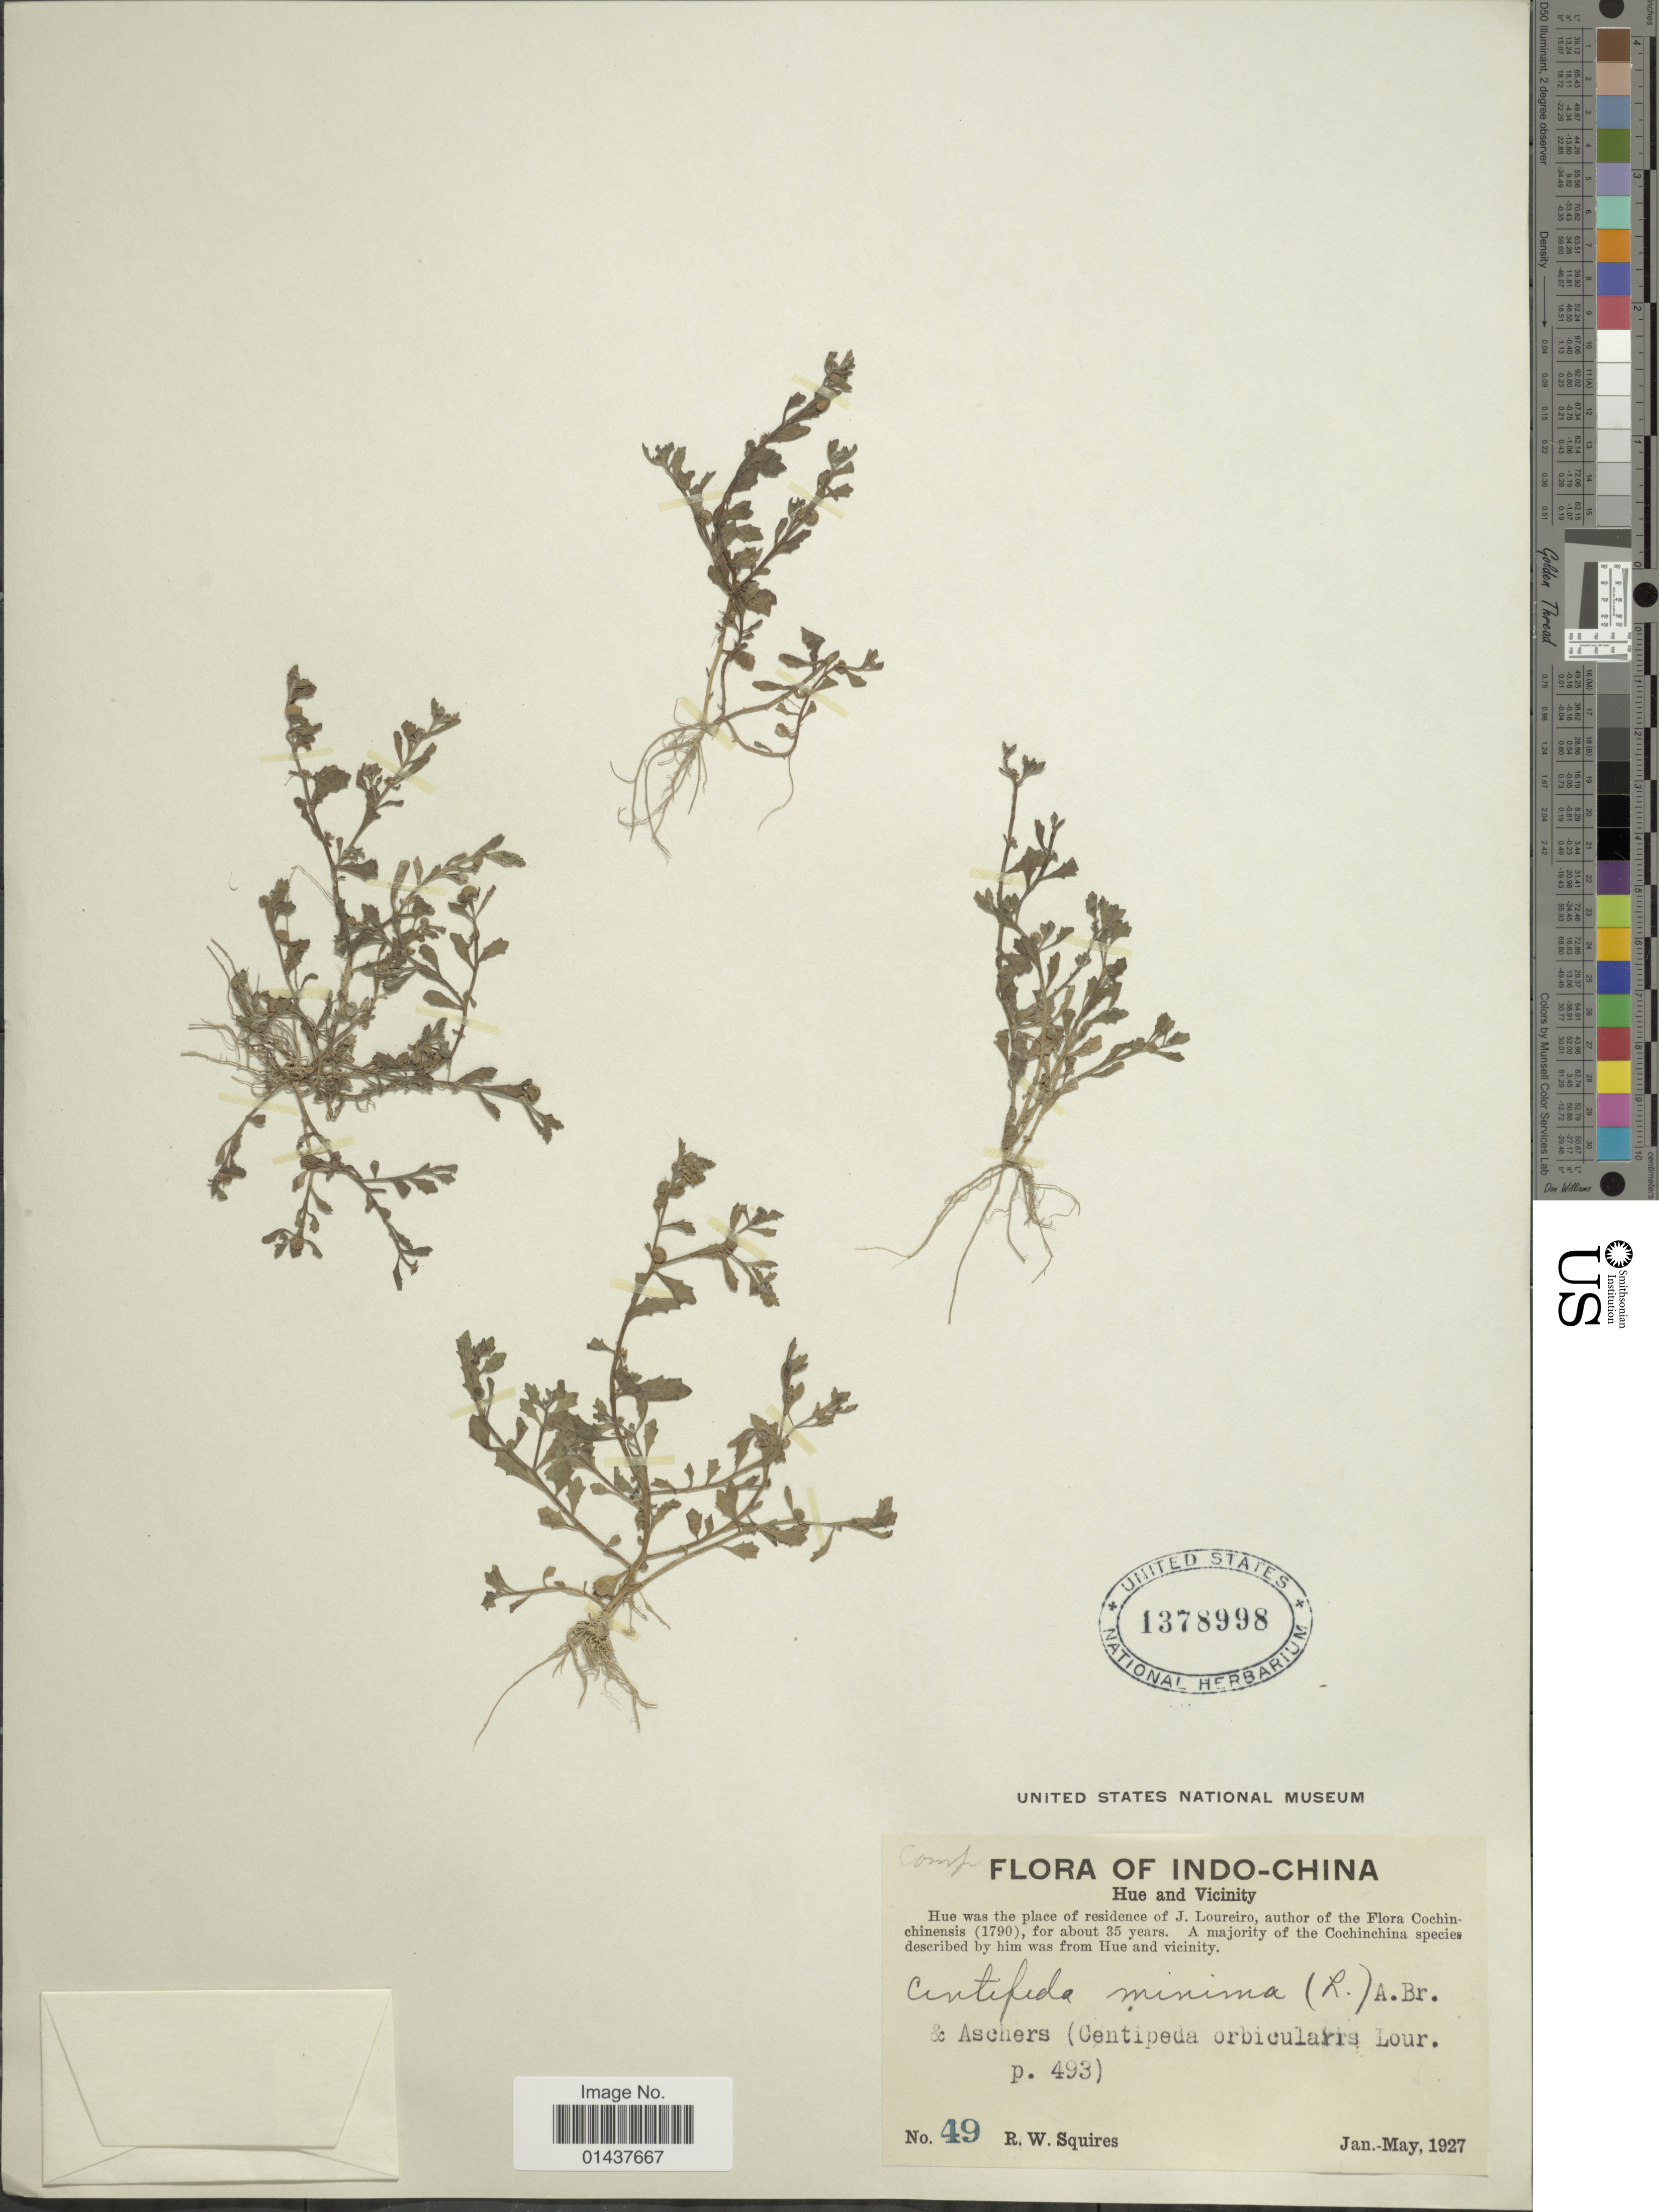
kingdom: Plantae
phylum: Tracheophyta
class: Magnoliopsida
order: Asterales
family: Asteraceae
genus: Centipeda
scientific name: Centipeda minima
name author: (L.) A. Braun & Asch.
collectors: R. Squires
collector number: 49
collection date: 1927-01/1927-05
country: Vietnam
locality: Indo-China, Hue and vicinity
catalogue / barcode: US 1378998